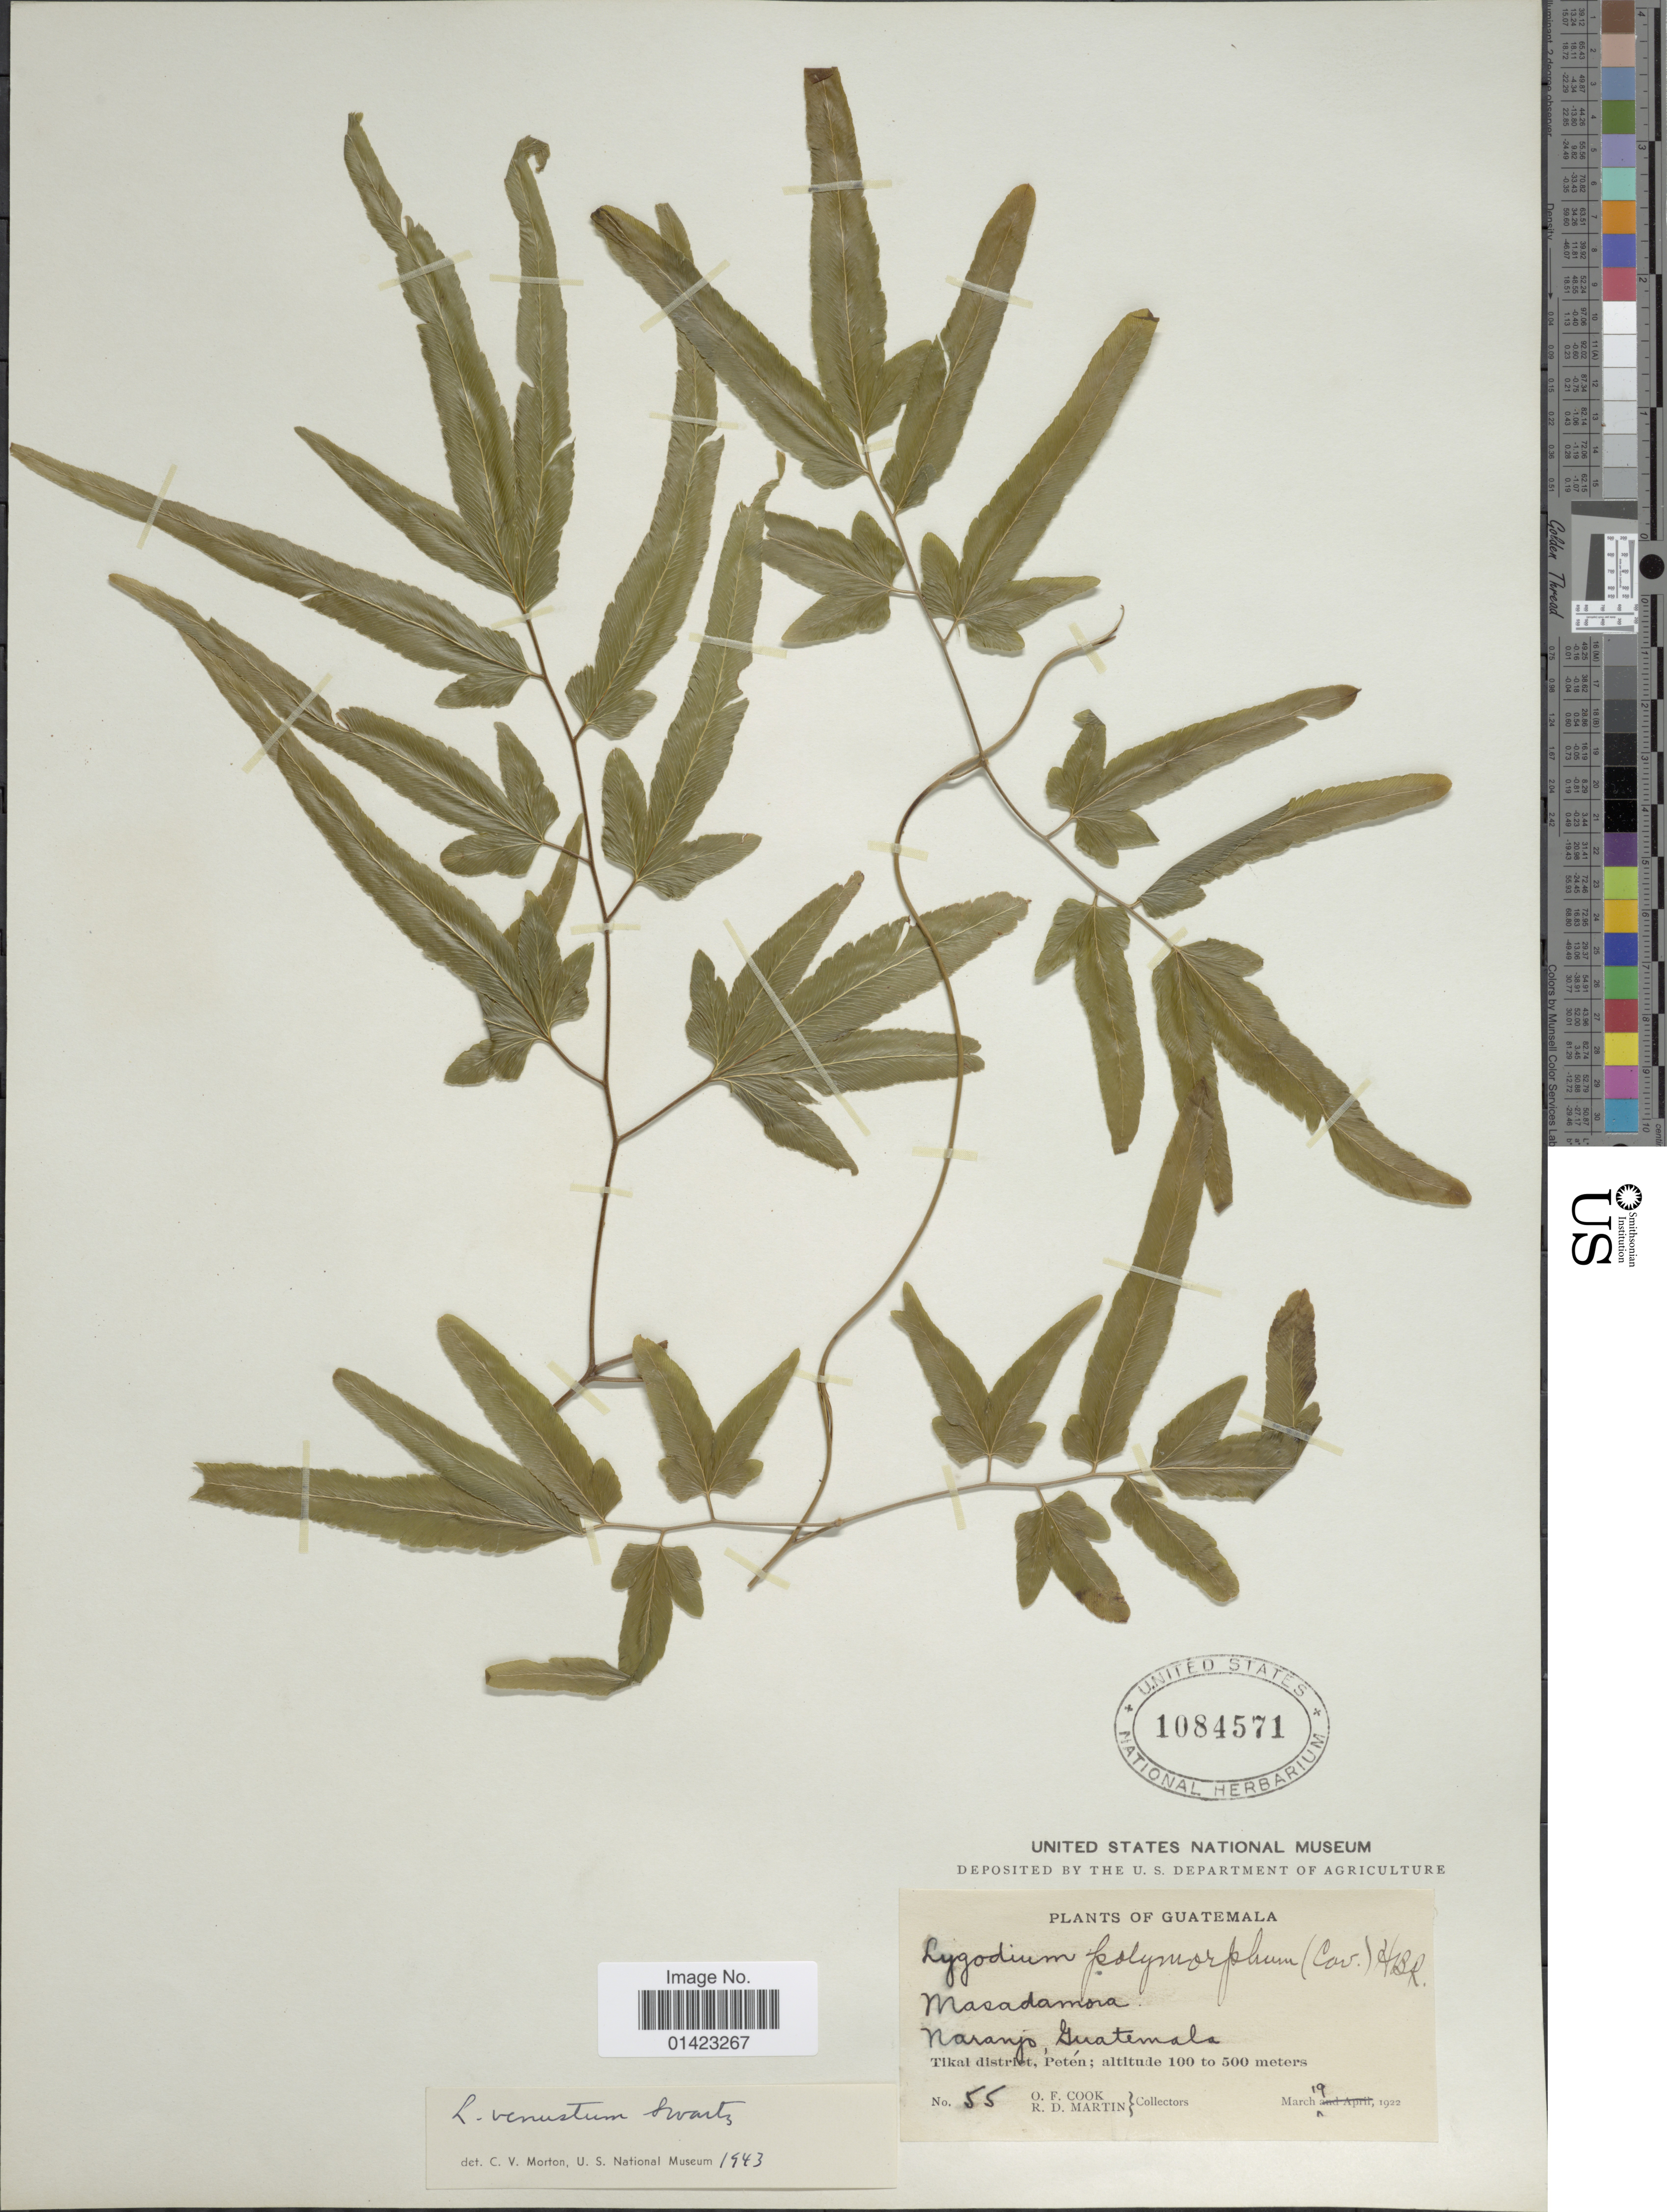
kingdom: Plantae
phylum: Tracheophyta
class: Polypodiopsida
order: Schizaeales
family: Lygodiaceae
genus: Lygodium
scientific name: Lygodium venustum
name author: Sw.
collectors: O. F. Cook & R. D. Martin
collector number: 55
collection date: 1922-03-19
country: Guatemala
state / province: El Petén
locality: Tikal district, Petén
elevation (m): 100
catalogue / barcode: US 1084571